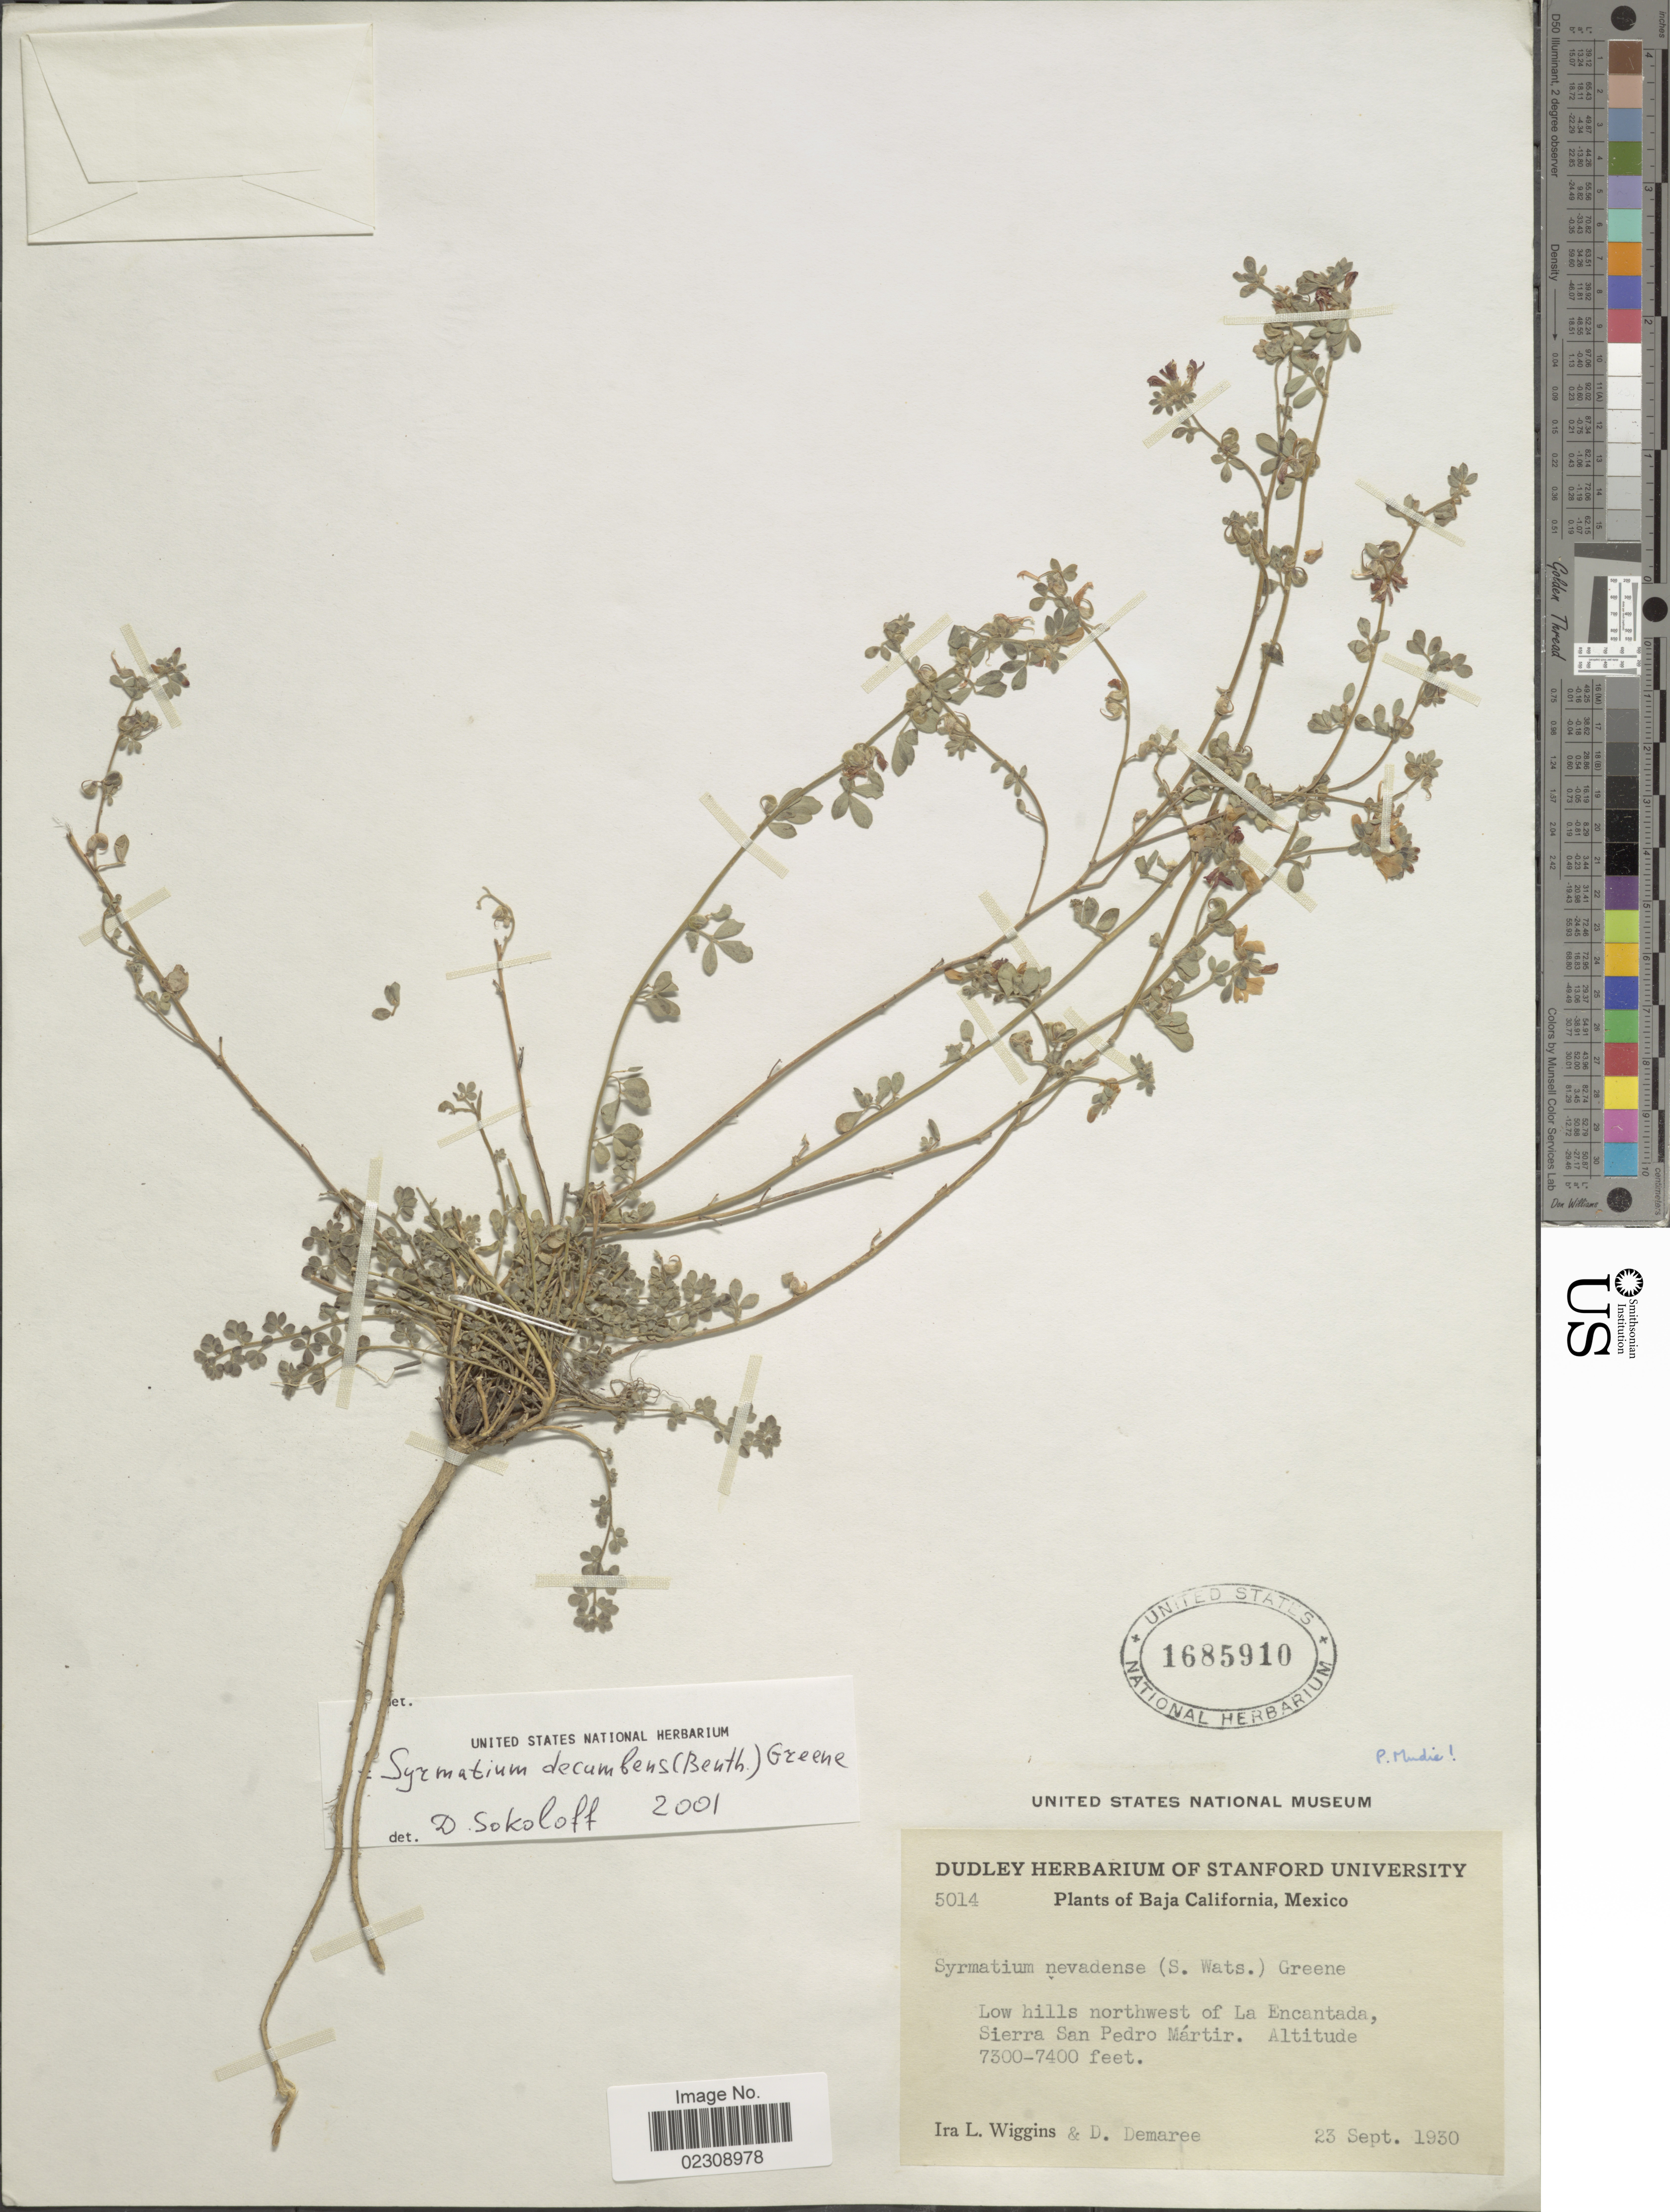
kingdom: Plantae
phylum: Tracheophyta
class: Magnoliopsida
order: Fabales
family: Fabaceae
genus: Syrmatium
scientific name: Syrmatium decumbens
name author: (Benth.) Greene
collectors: I. L. Wiggins & D. Demaree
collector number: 5014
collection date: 1930-09-23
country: Mexico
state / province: Baja California Norte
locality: Low hills northwest of La Encantada, Sierra San Pedro Mártir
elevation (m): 2225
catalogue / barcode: US 1685910